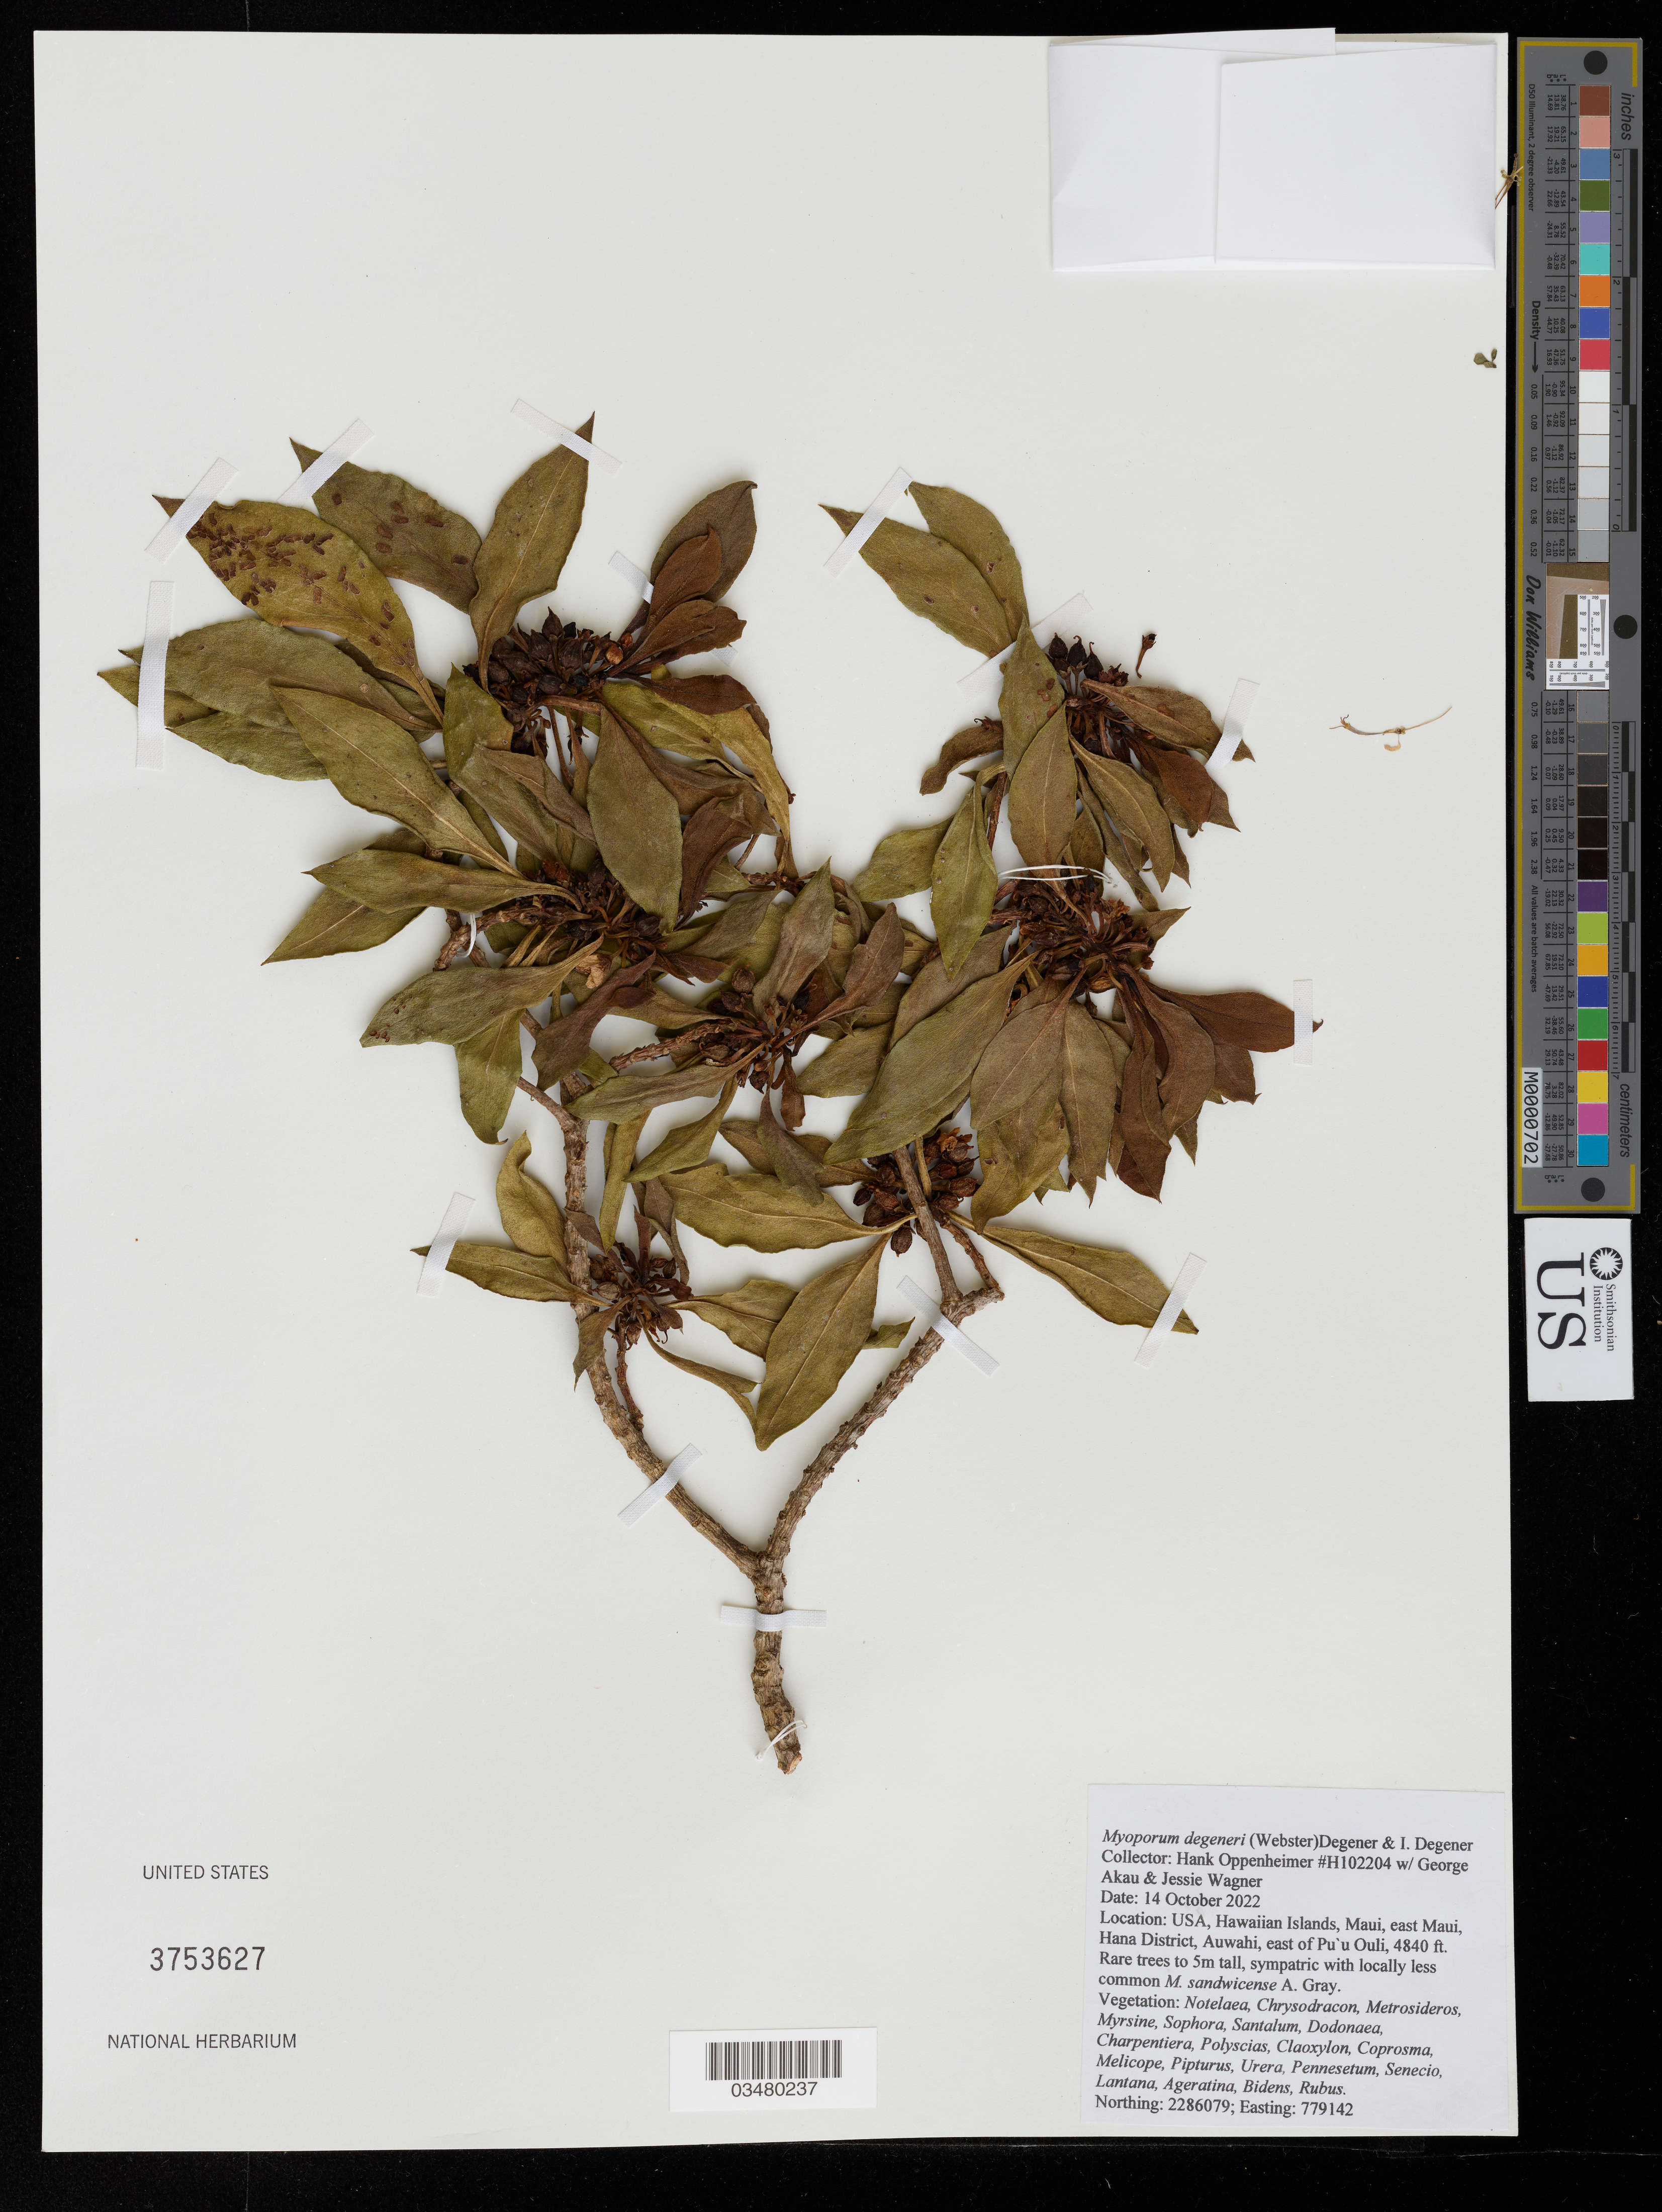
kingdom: Plantae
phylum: Tracheophyta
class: Magnoliopsida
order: Lamiales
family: Scrophulariaceae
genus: Myoporum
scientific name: Myoporum degeneri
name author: (G.L. Webster) O. Deg. & I. Deg.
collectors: H. L. Oppenheimer, G. Akau & J. Wagner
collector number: H102204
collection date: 2022-10-14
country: United States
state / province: Hawaii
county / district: Maui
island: Maui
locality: East Maui, Hana District, Auwahi, east of Pu'u Ouli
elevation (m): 1475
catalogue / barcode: US 3753627